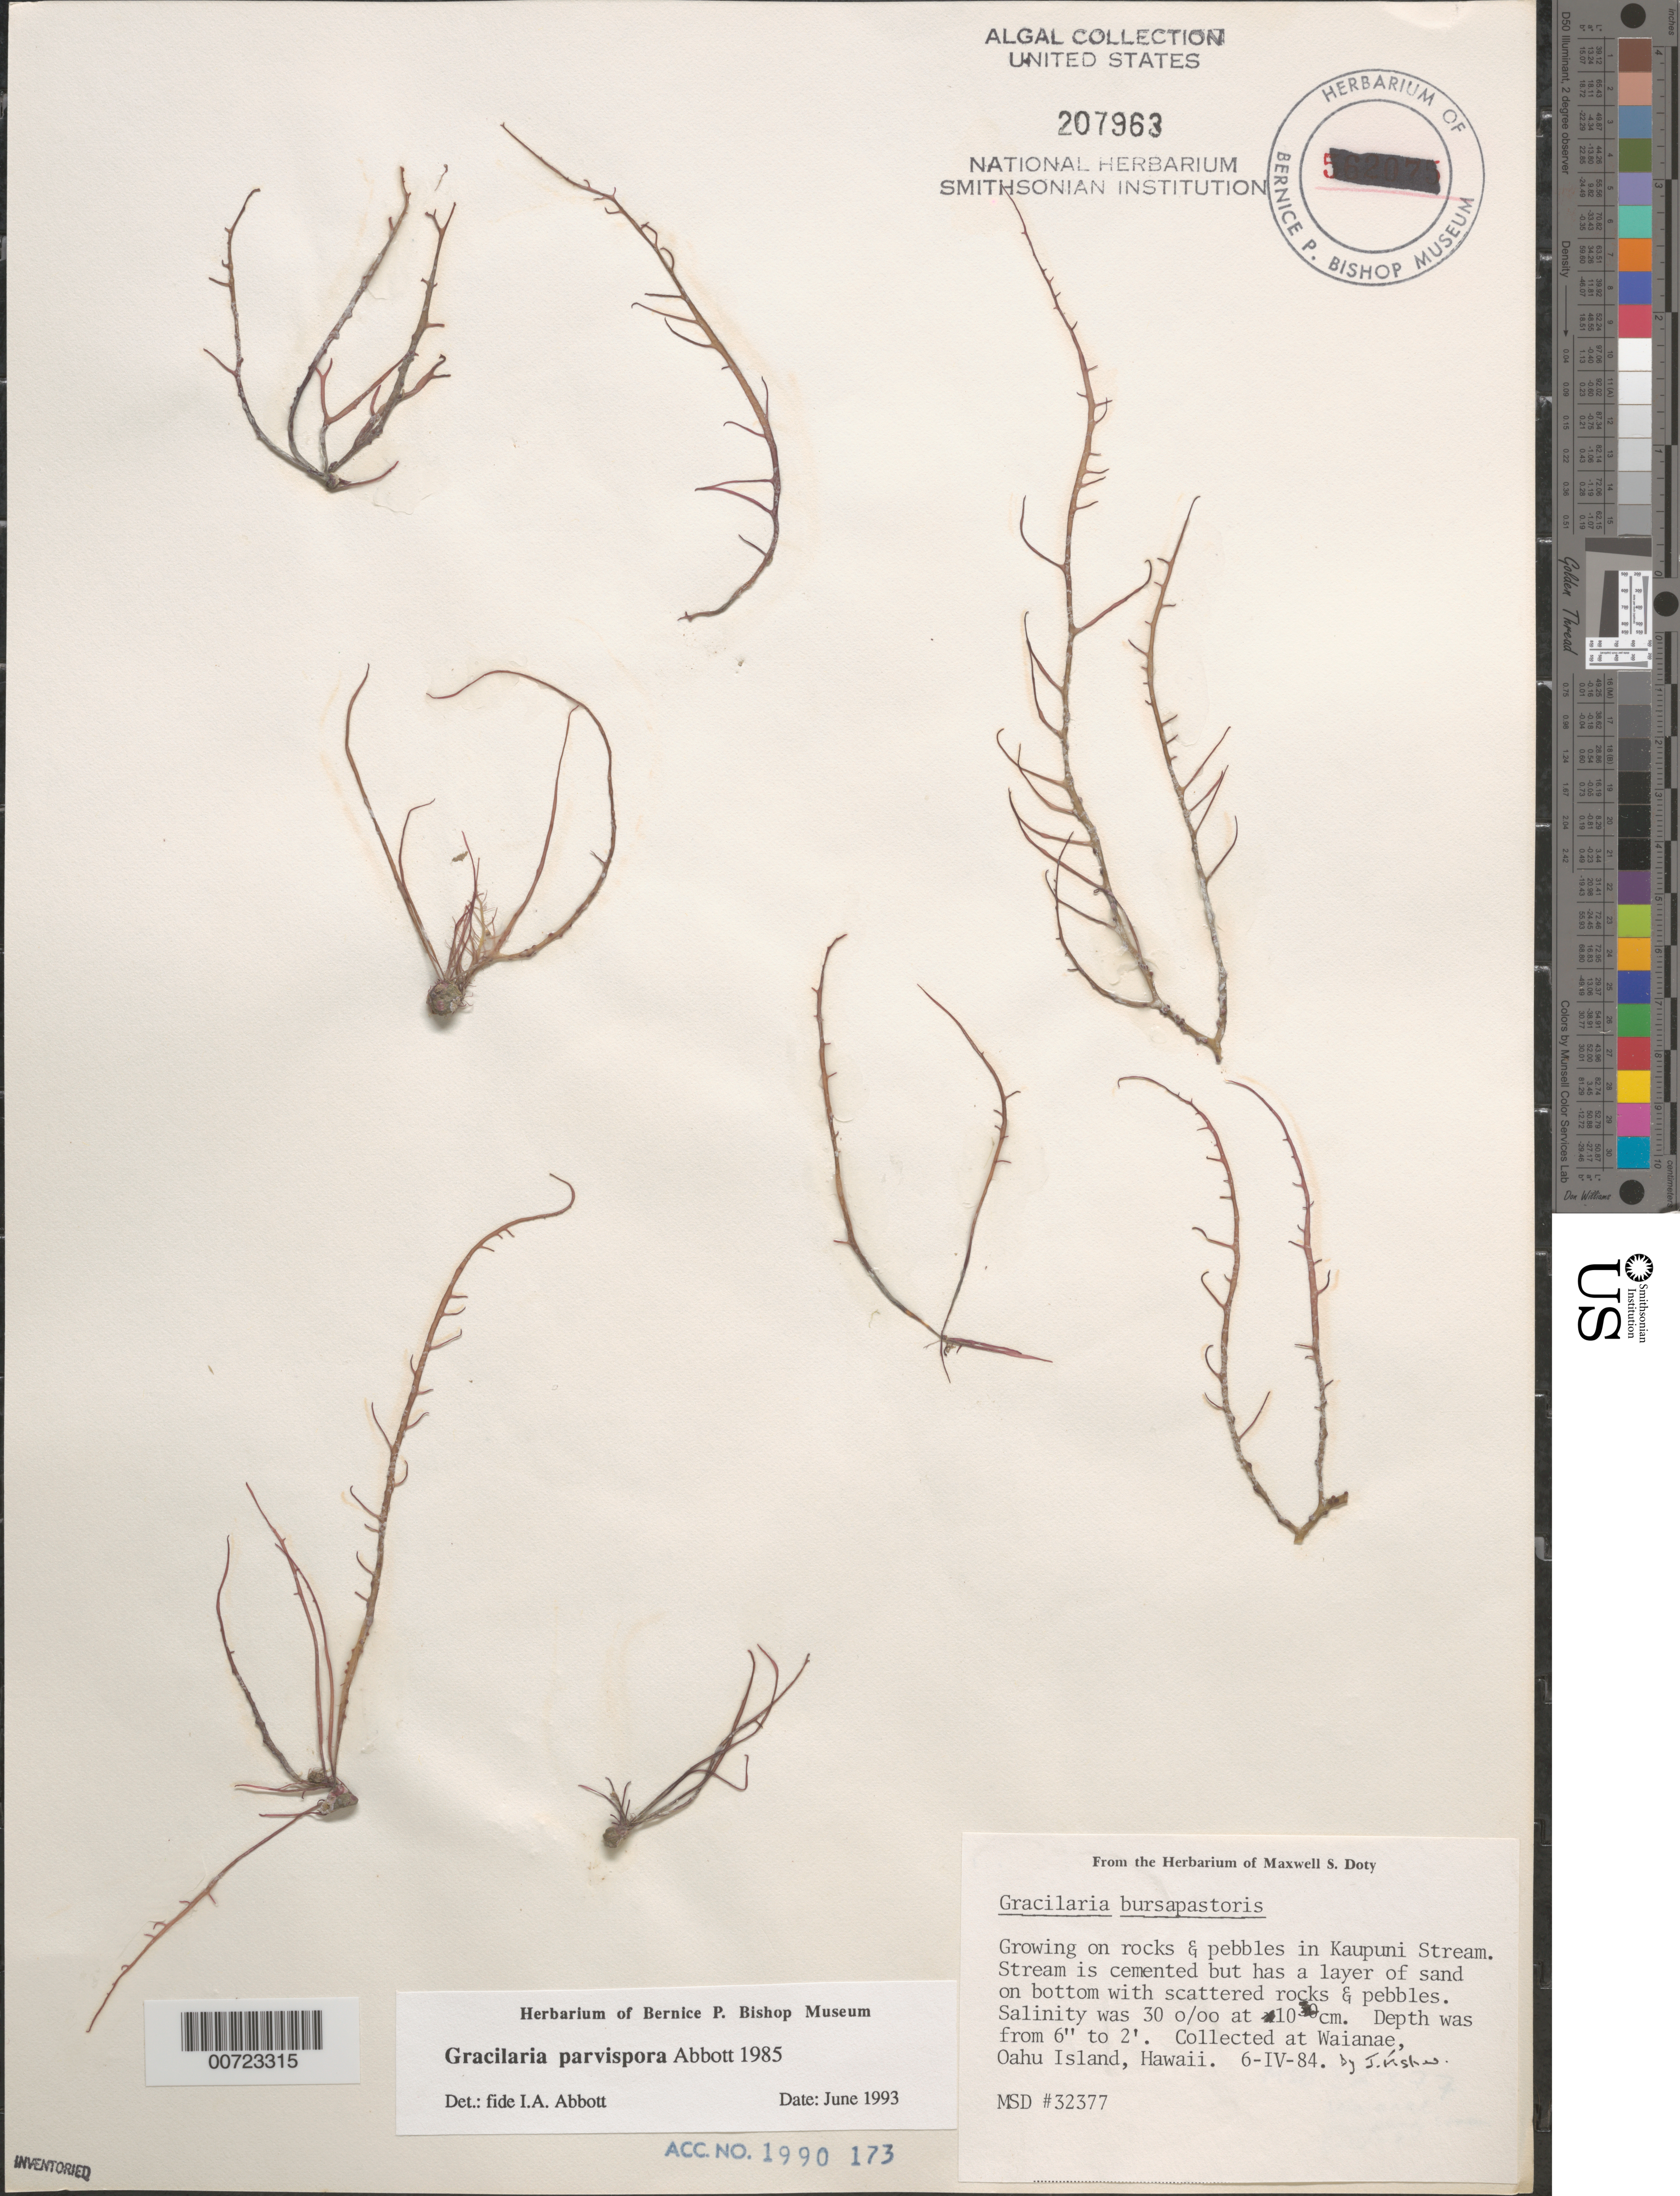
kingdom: Plantae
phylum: Rhodophyta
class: Florideophyceae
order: Gracilariales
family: Gracilariaceae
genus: Gracilaria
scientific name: Gracilaria parvispora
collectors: J. Fisher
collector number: MSD 32377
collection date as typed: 06 Apr 1984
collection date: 1984-04-06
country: United States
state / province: Hawaii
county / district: Honolulu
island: Oahu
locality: Waianae, Kaupuni Stream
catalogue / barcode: US 207963